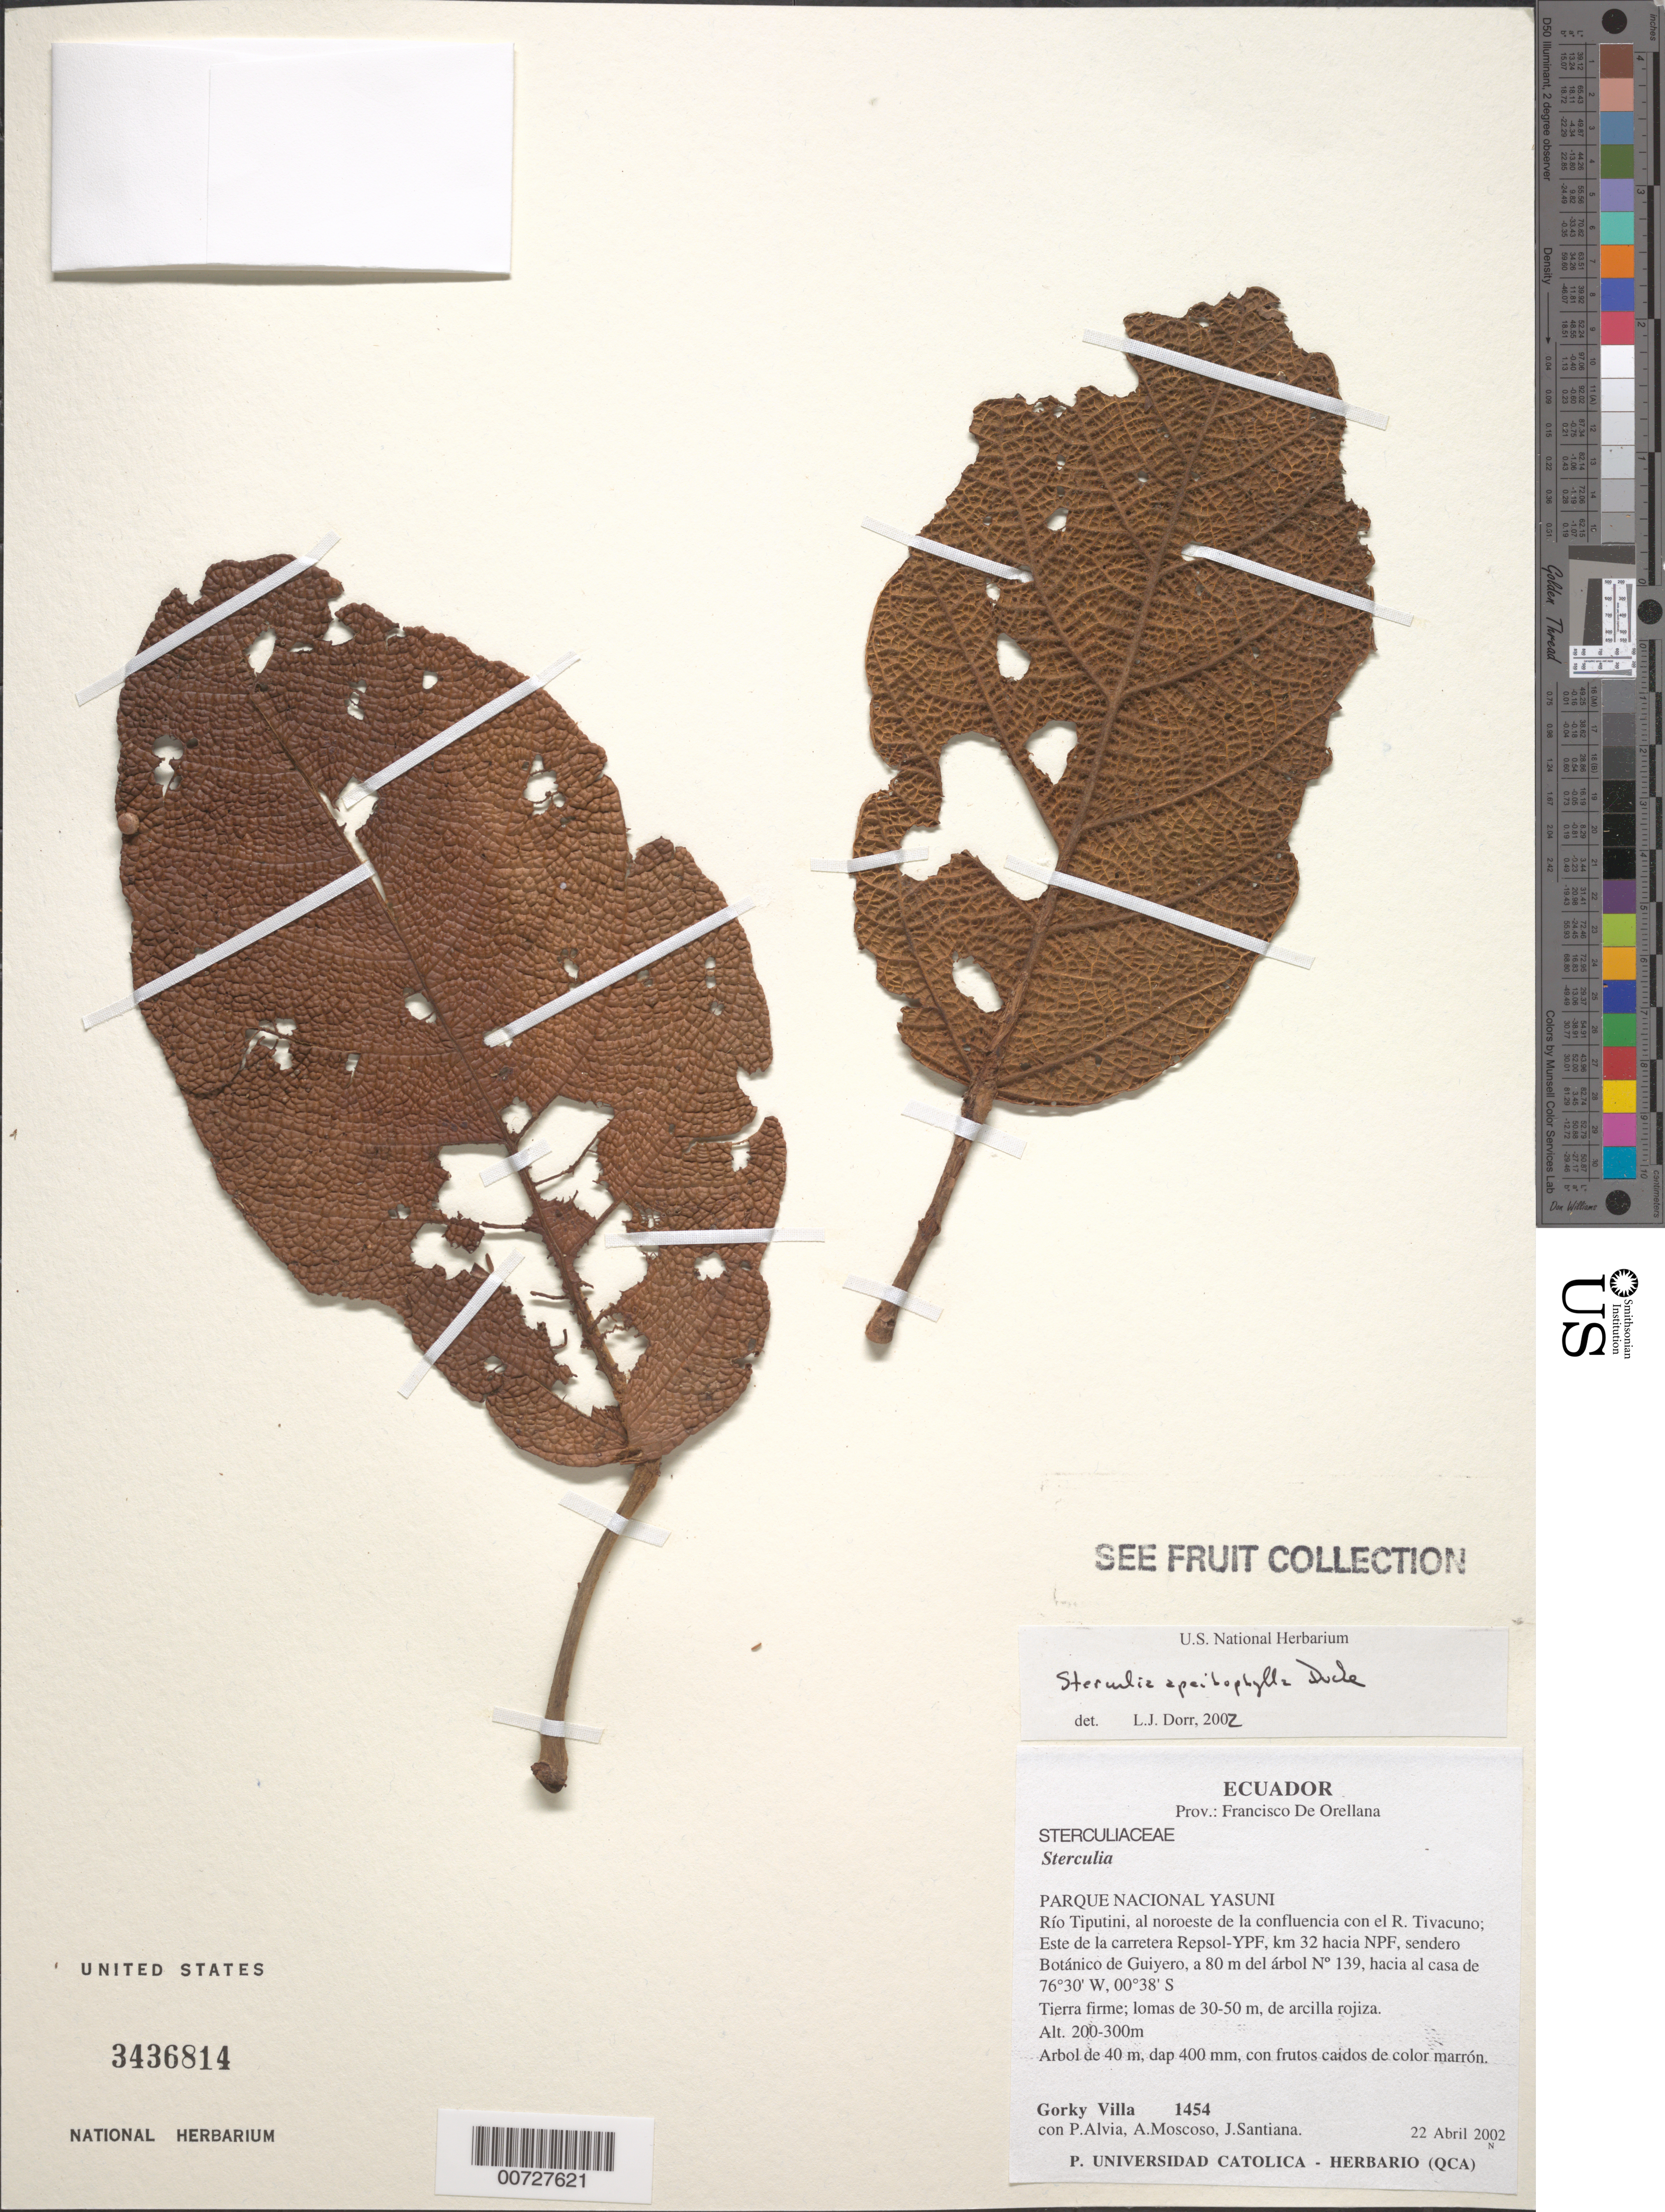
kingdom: Plantae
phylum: Tracheophyta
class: Magnoliopsida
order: Malvales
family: Malvaceae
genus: Sterculia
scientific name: Sterculia apeibophylla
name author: Ducke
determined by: Dorr, L. J., (BOT), Smithsonian Institution - National Museum of Natural History (UNITED STATES)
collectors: G. Villa, P. Alvia, A. Moscoso & J. Santiana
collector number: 1454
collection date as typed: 22 Apr 2002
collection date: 2002-04-22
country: Ecuador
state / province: Napo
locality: Francisco de Orellana, Parque Nacional Yasuni. Río Tiputini, al NE de la confluencia con el R. Tivacuno; E de la carretera Respol-YPF, km 32 hacia NPF, sendero Botánico de Guiyero, a 80 m del árbol No 139.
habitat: Tierra firme; lomas de 30-50 m, de arcilla rojiza.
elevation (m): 200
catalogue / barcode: US 3436814